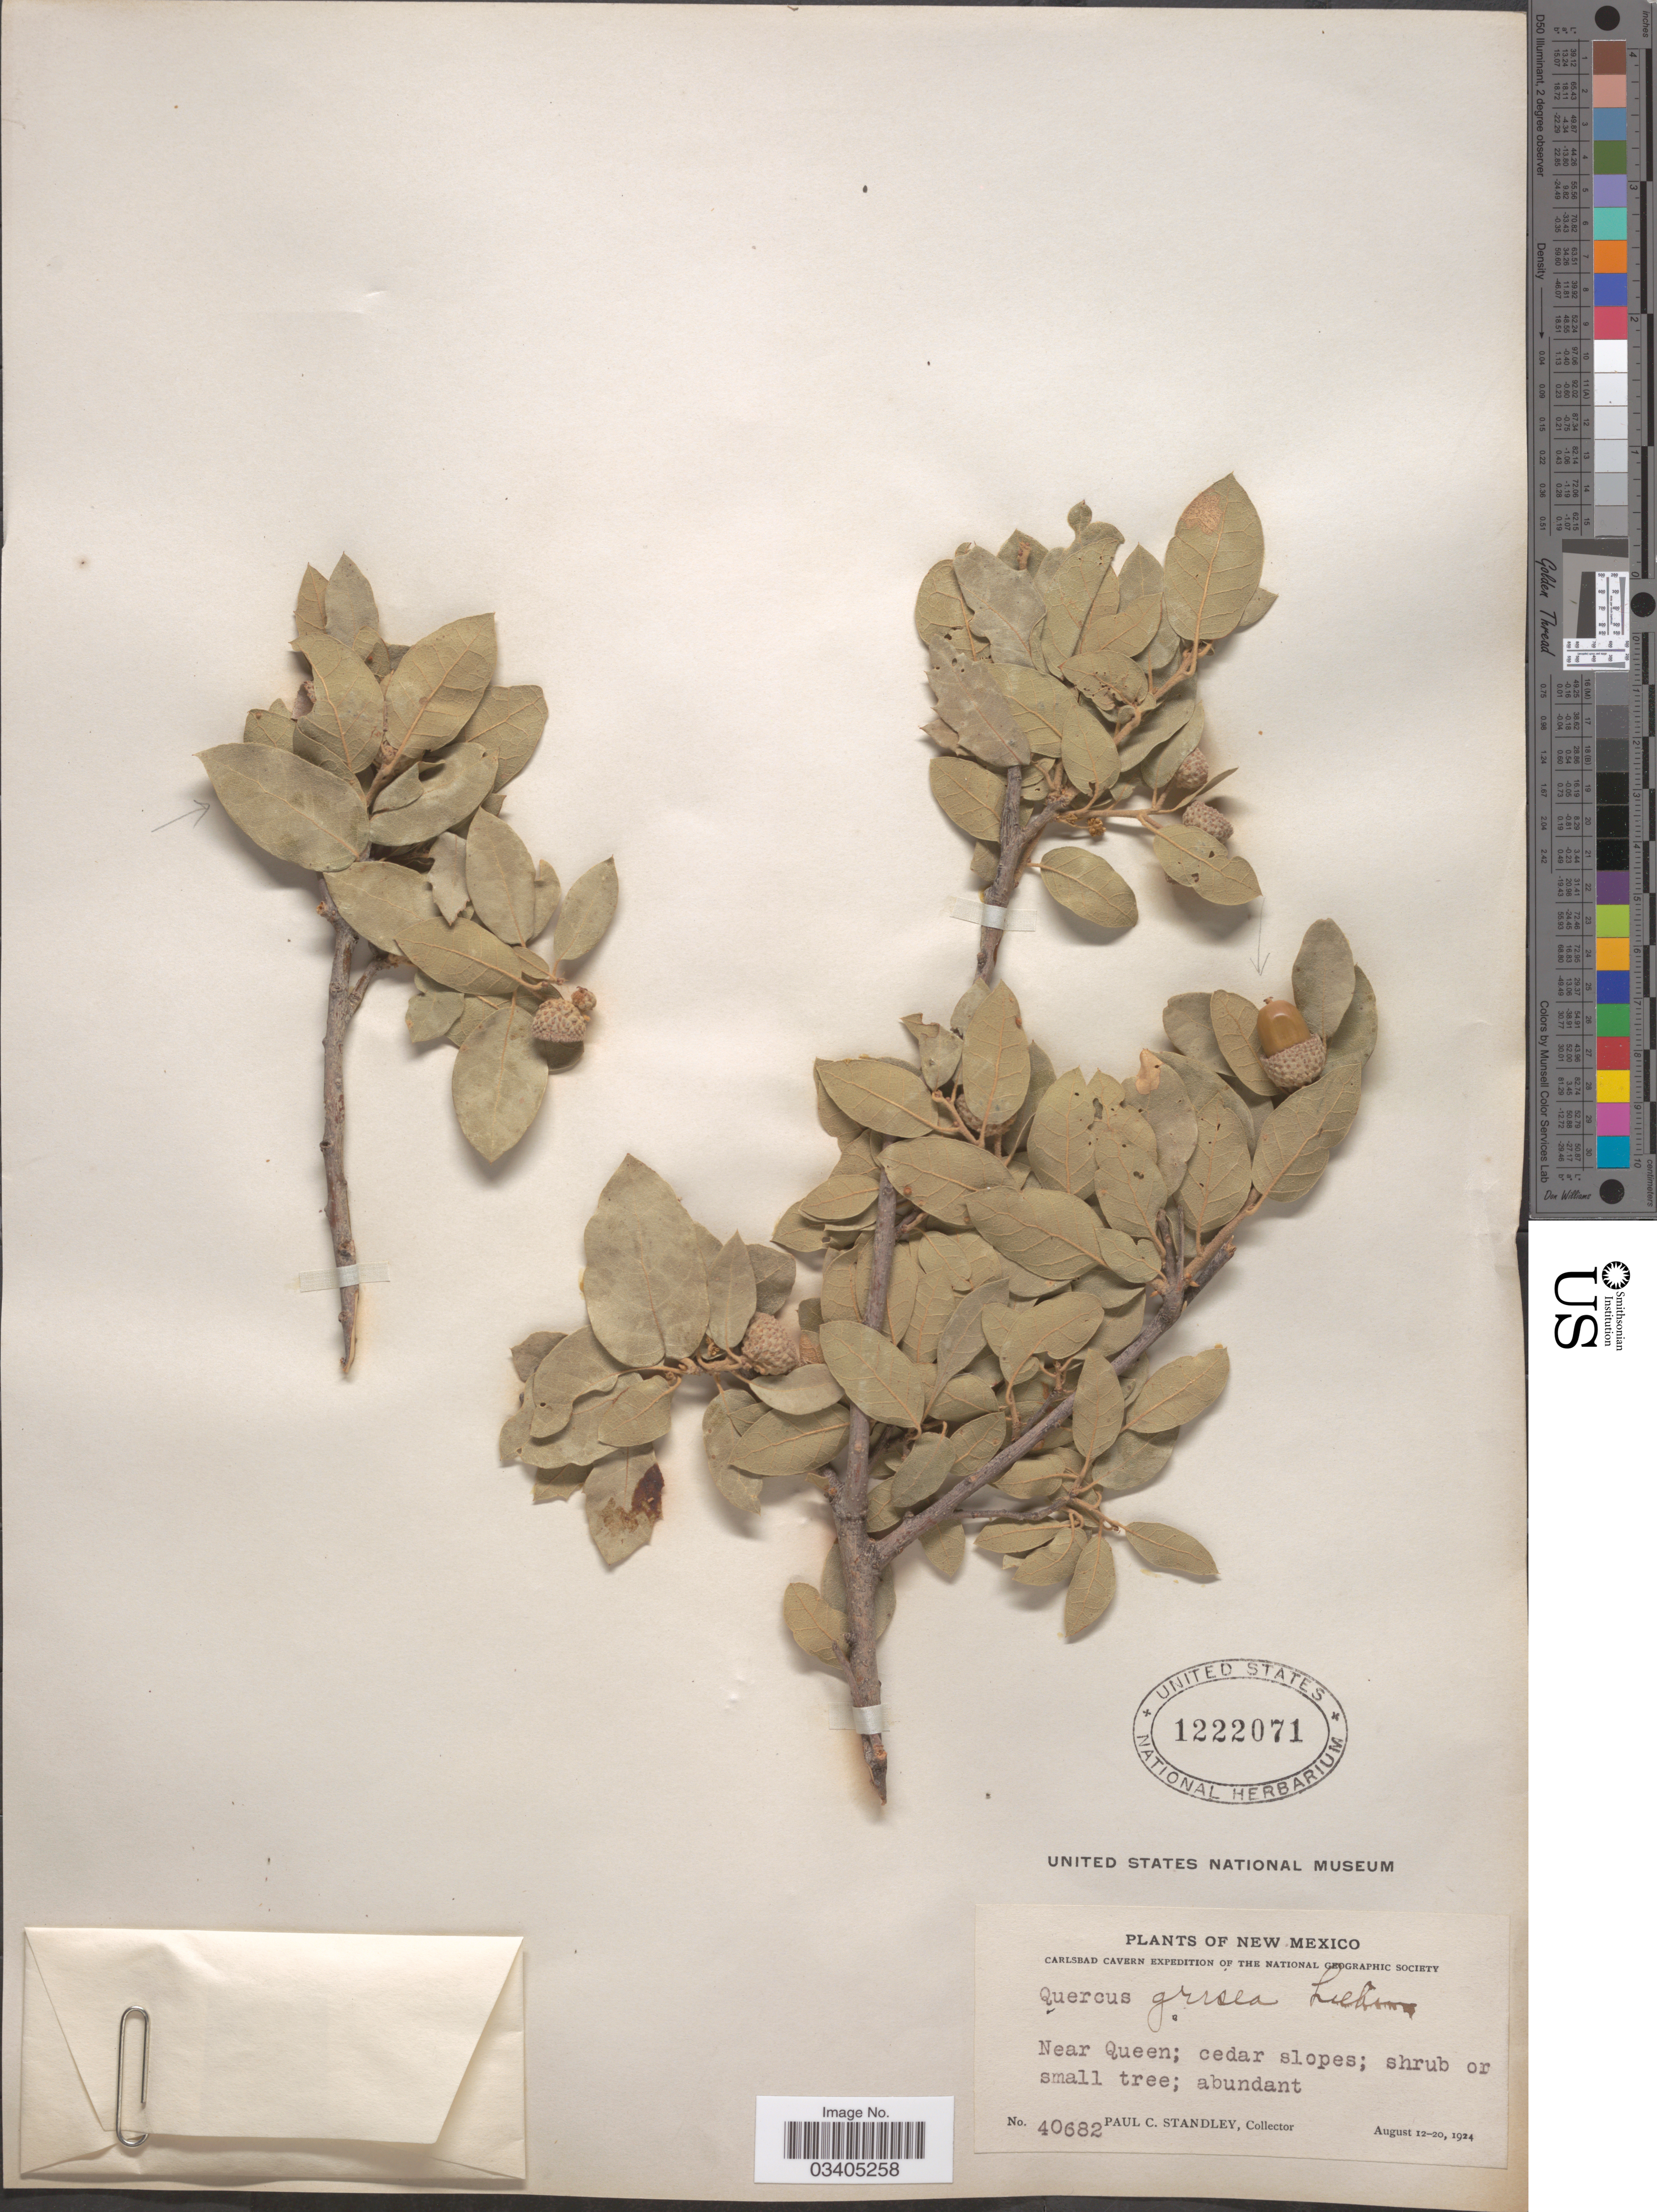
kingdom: Plantae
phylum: Tracheophyta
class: Magnoliopsida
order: Fagales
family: Fagaceae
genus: Quercus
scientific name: Quercus grisea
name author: Liebm.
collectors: P. C. Standley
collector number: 40682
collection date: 1924-08-12/1924-08-20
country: United States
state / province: New Mexico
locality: Near Queen.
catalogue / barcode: US 1222071